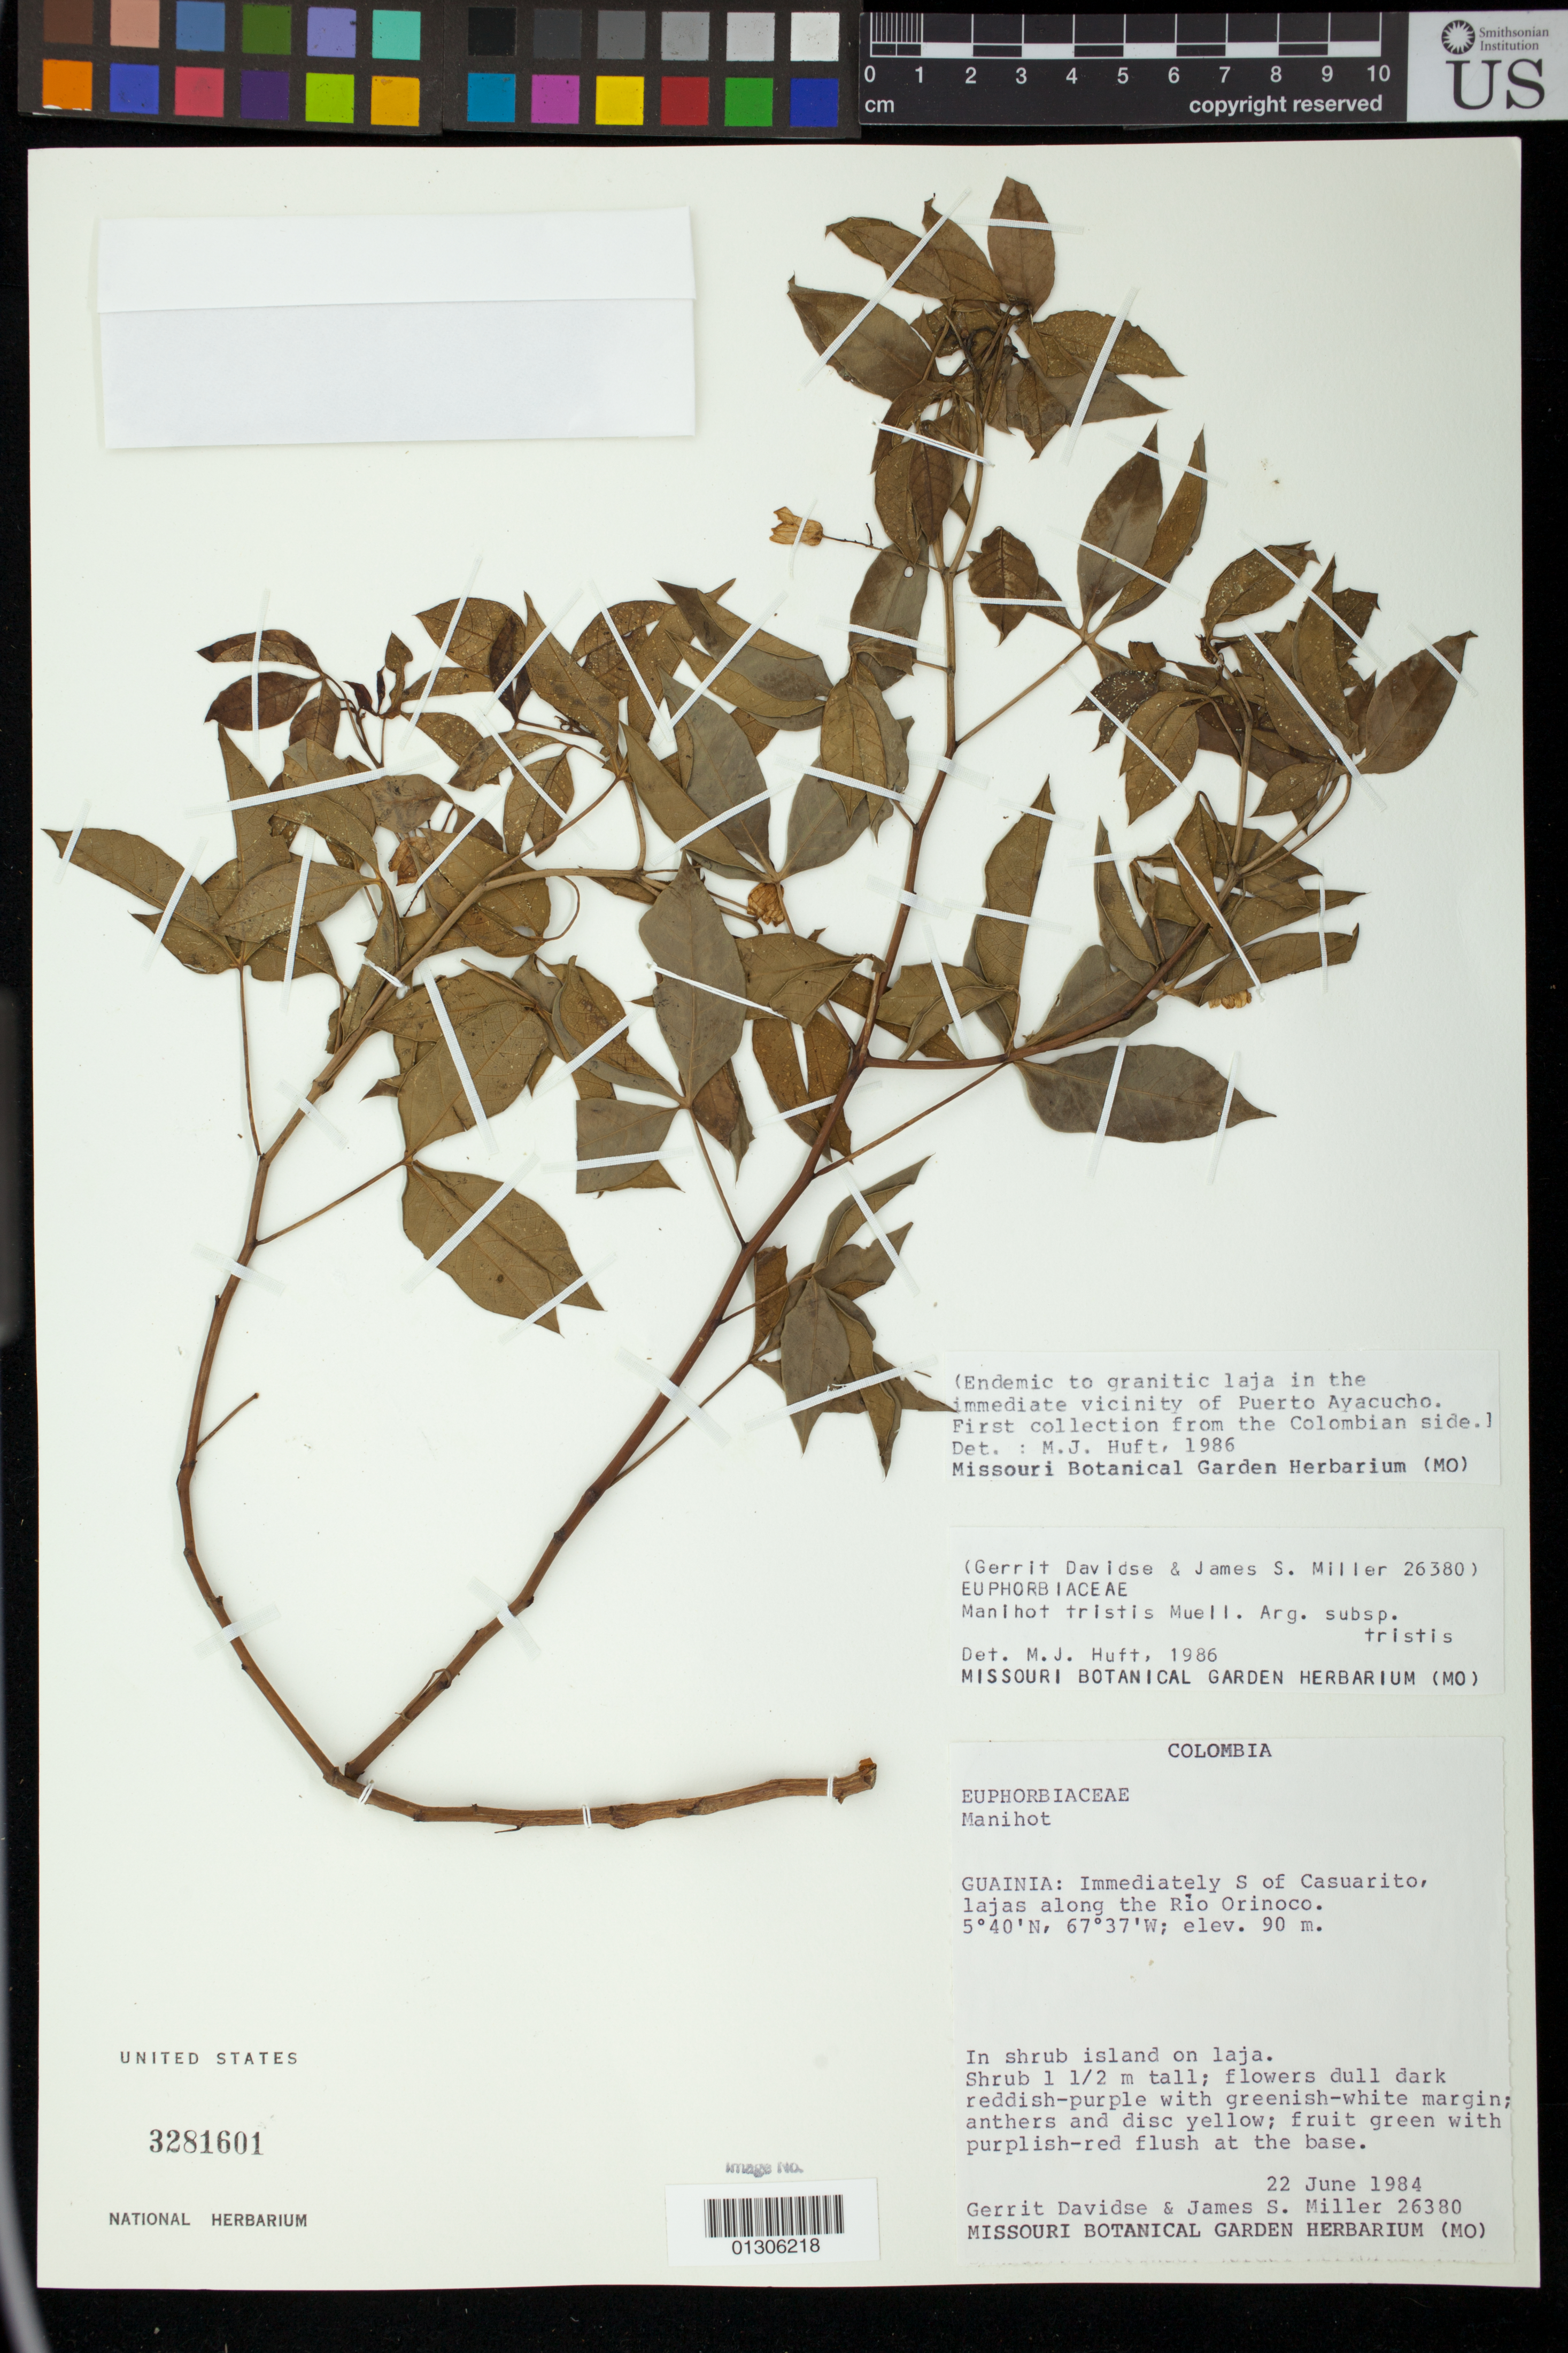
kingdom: Plantae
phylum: Tracheophyta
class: Magnoliopsida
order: Malpighiales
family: Euphorbiaceae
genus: Manihot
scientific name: Manihot tristis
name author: Müll. Arg.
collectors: G. Davidse & J. S. Miller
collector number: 26380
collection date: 1984-06-22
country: Colombia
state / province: Guainía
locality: Immediately S of Casuarito, lajas along the Rio Orinoco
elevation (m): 90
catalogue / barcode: US 3281601